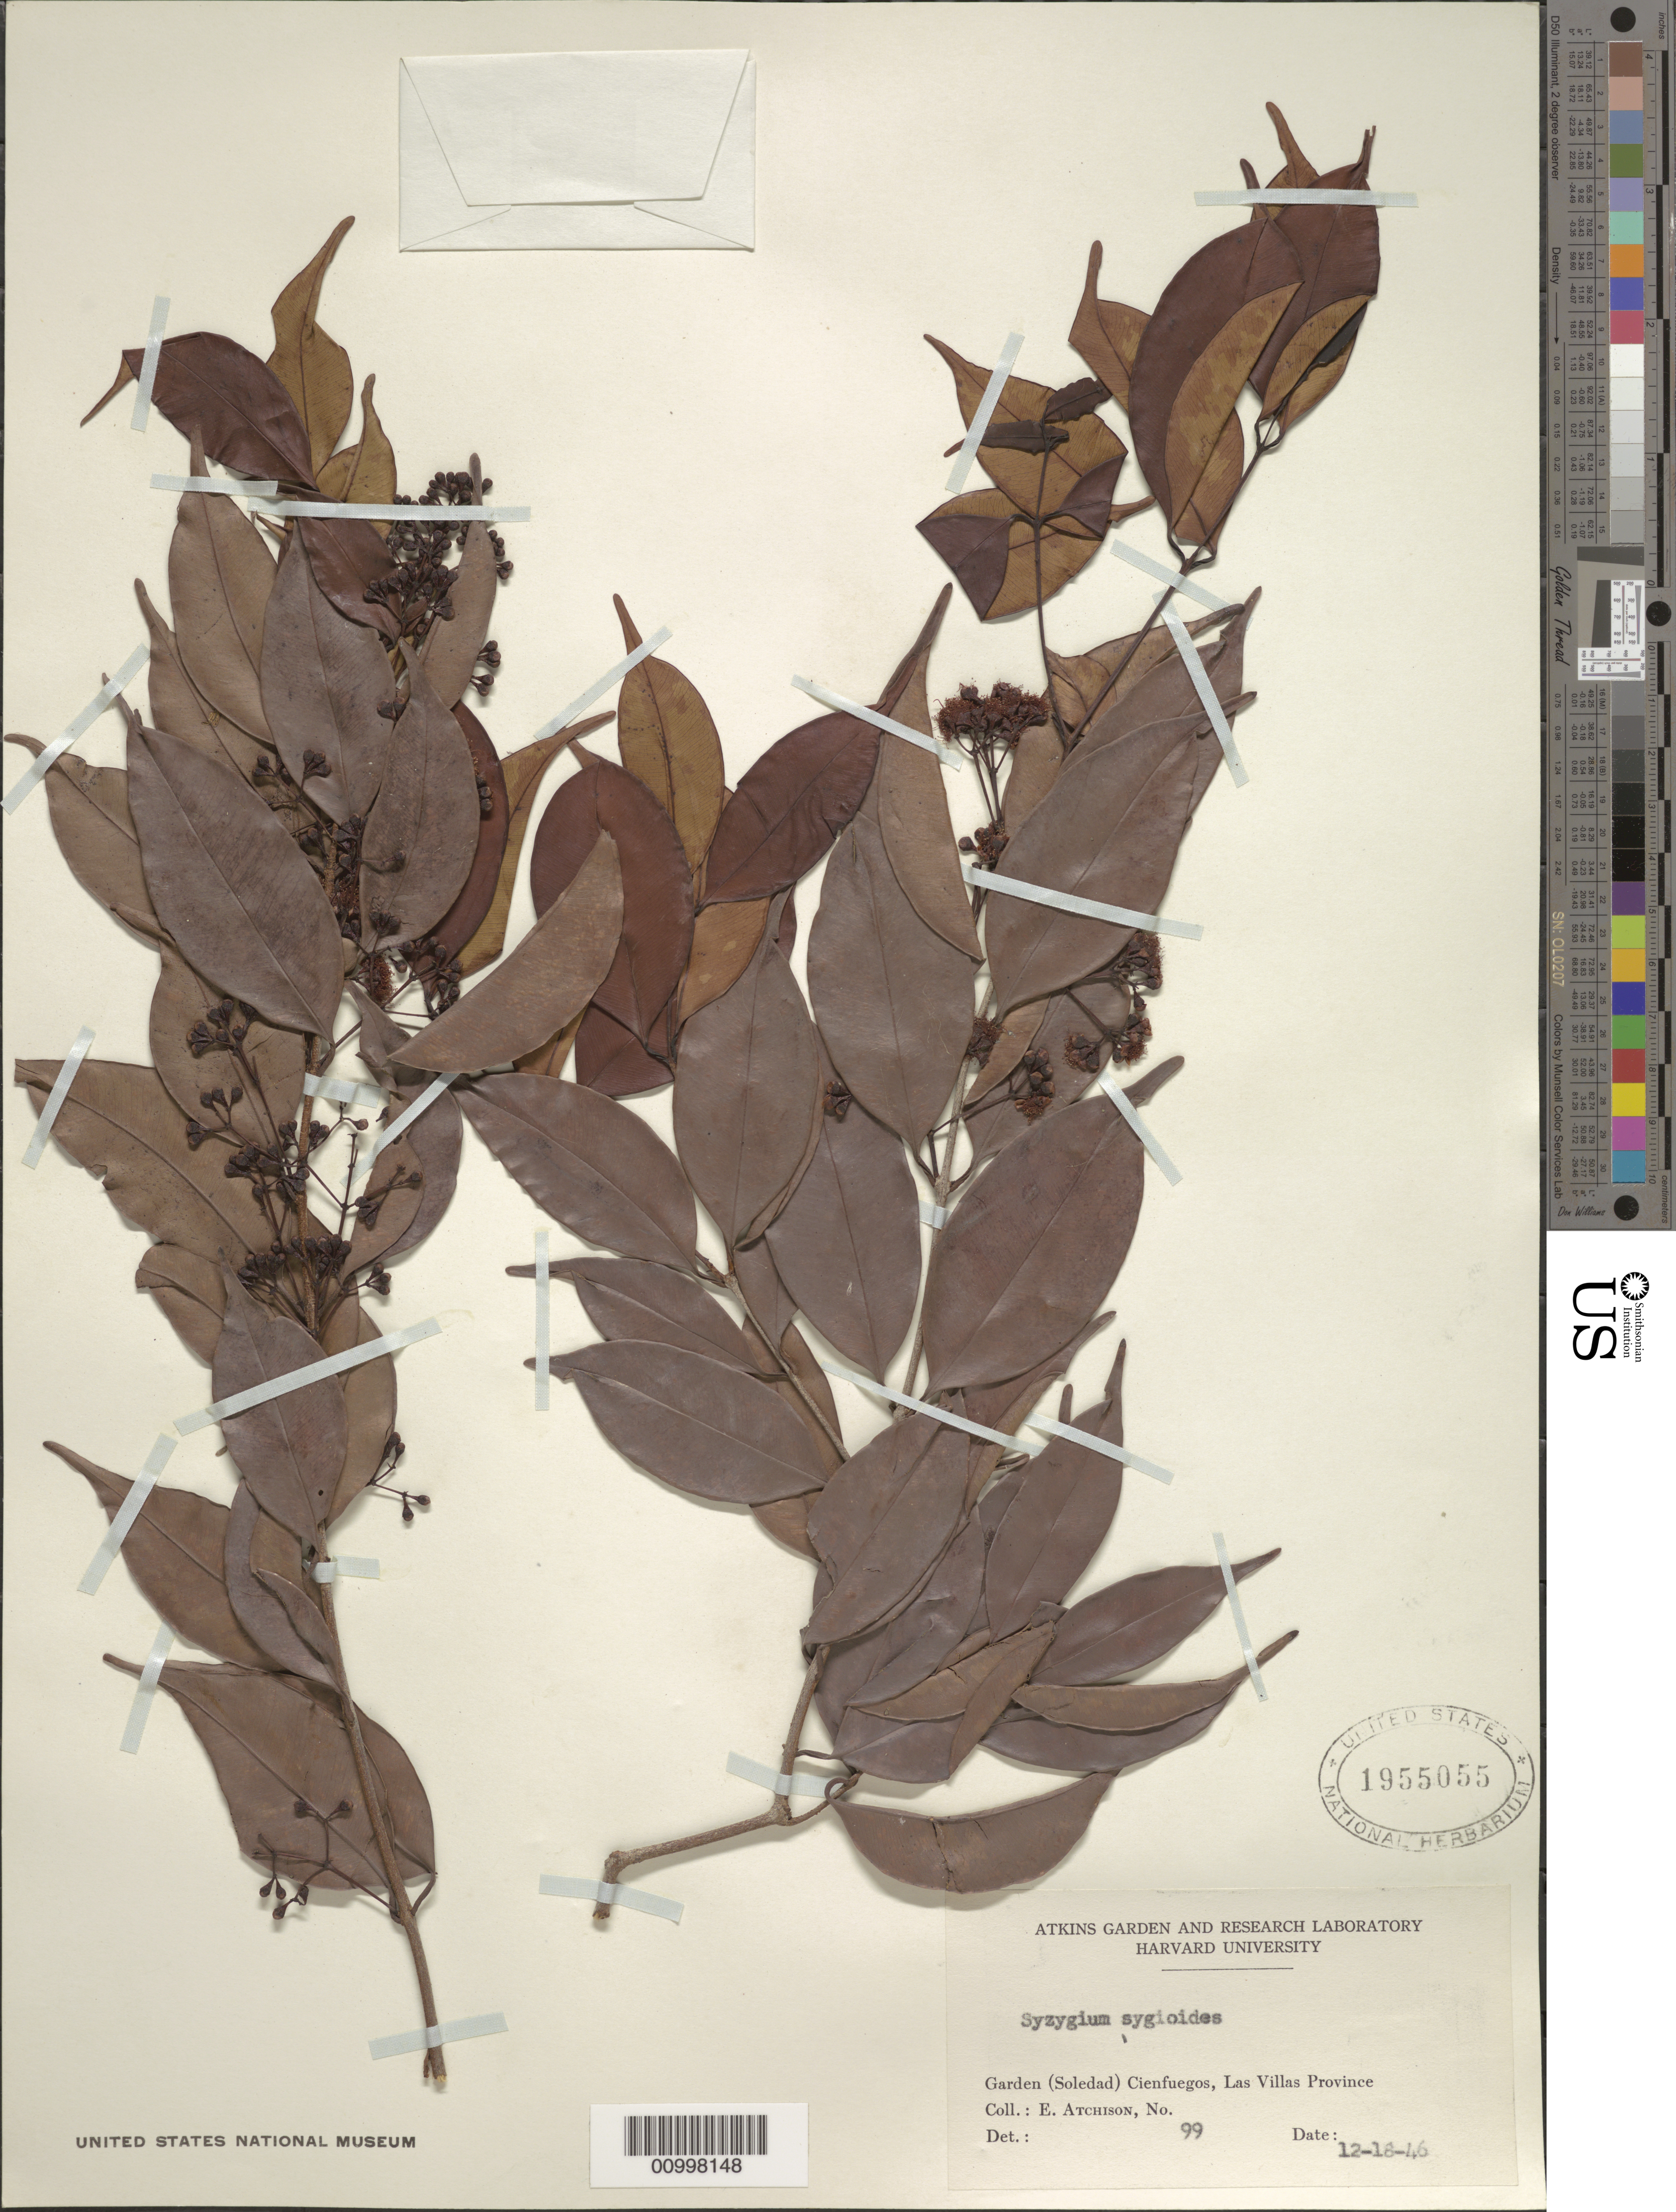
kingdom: Plantae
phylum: Tracheophyta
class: Magnoliopsida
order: Myrtales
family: Myrtaceae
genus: Syzygium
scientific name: Syzygium sp.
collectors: E. Atchison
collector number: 99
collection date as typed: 18 Dec 1946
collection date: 1946-12-18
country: Cuba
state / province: Cienfuegos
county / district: Cienfuegos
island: Cuba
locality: Soledad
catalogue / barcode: US 1955055